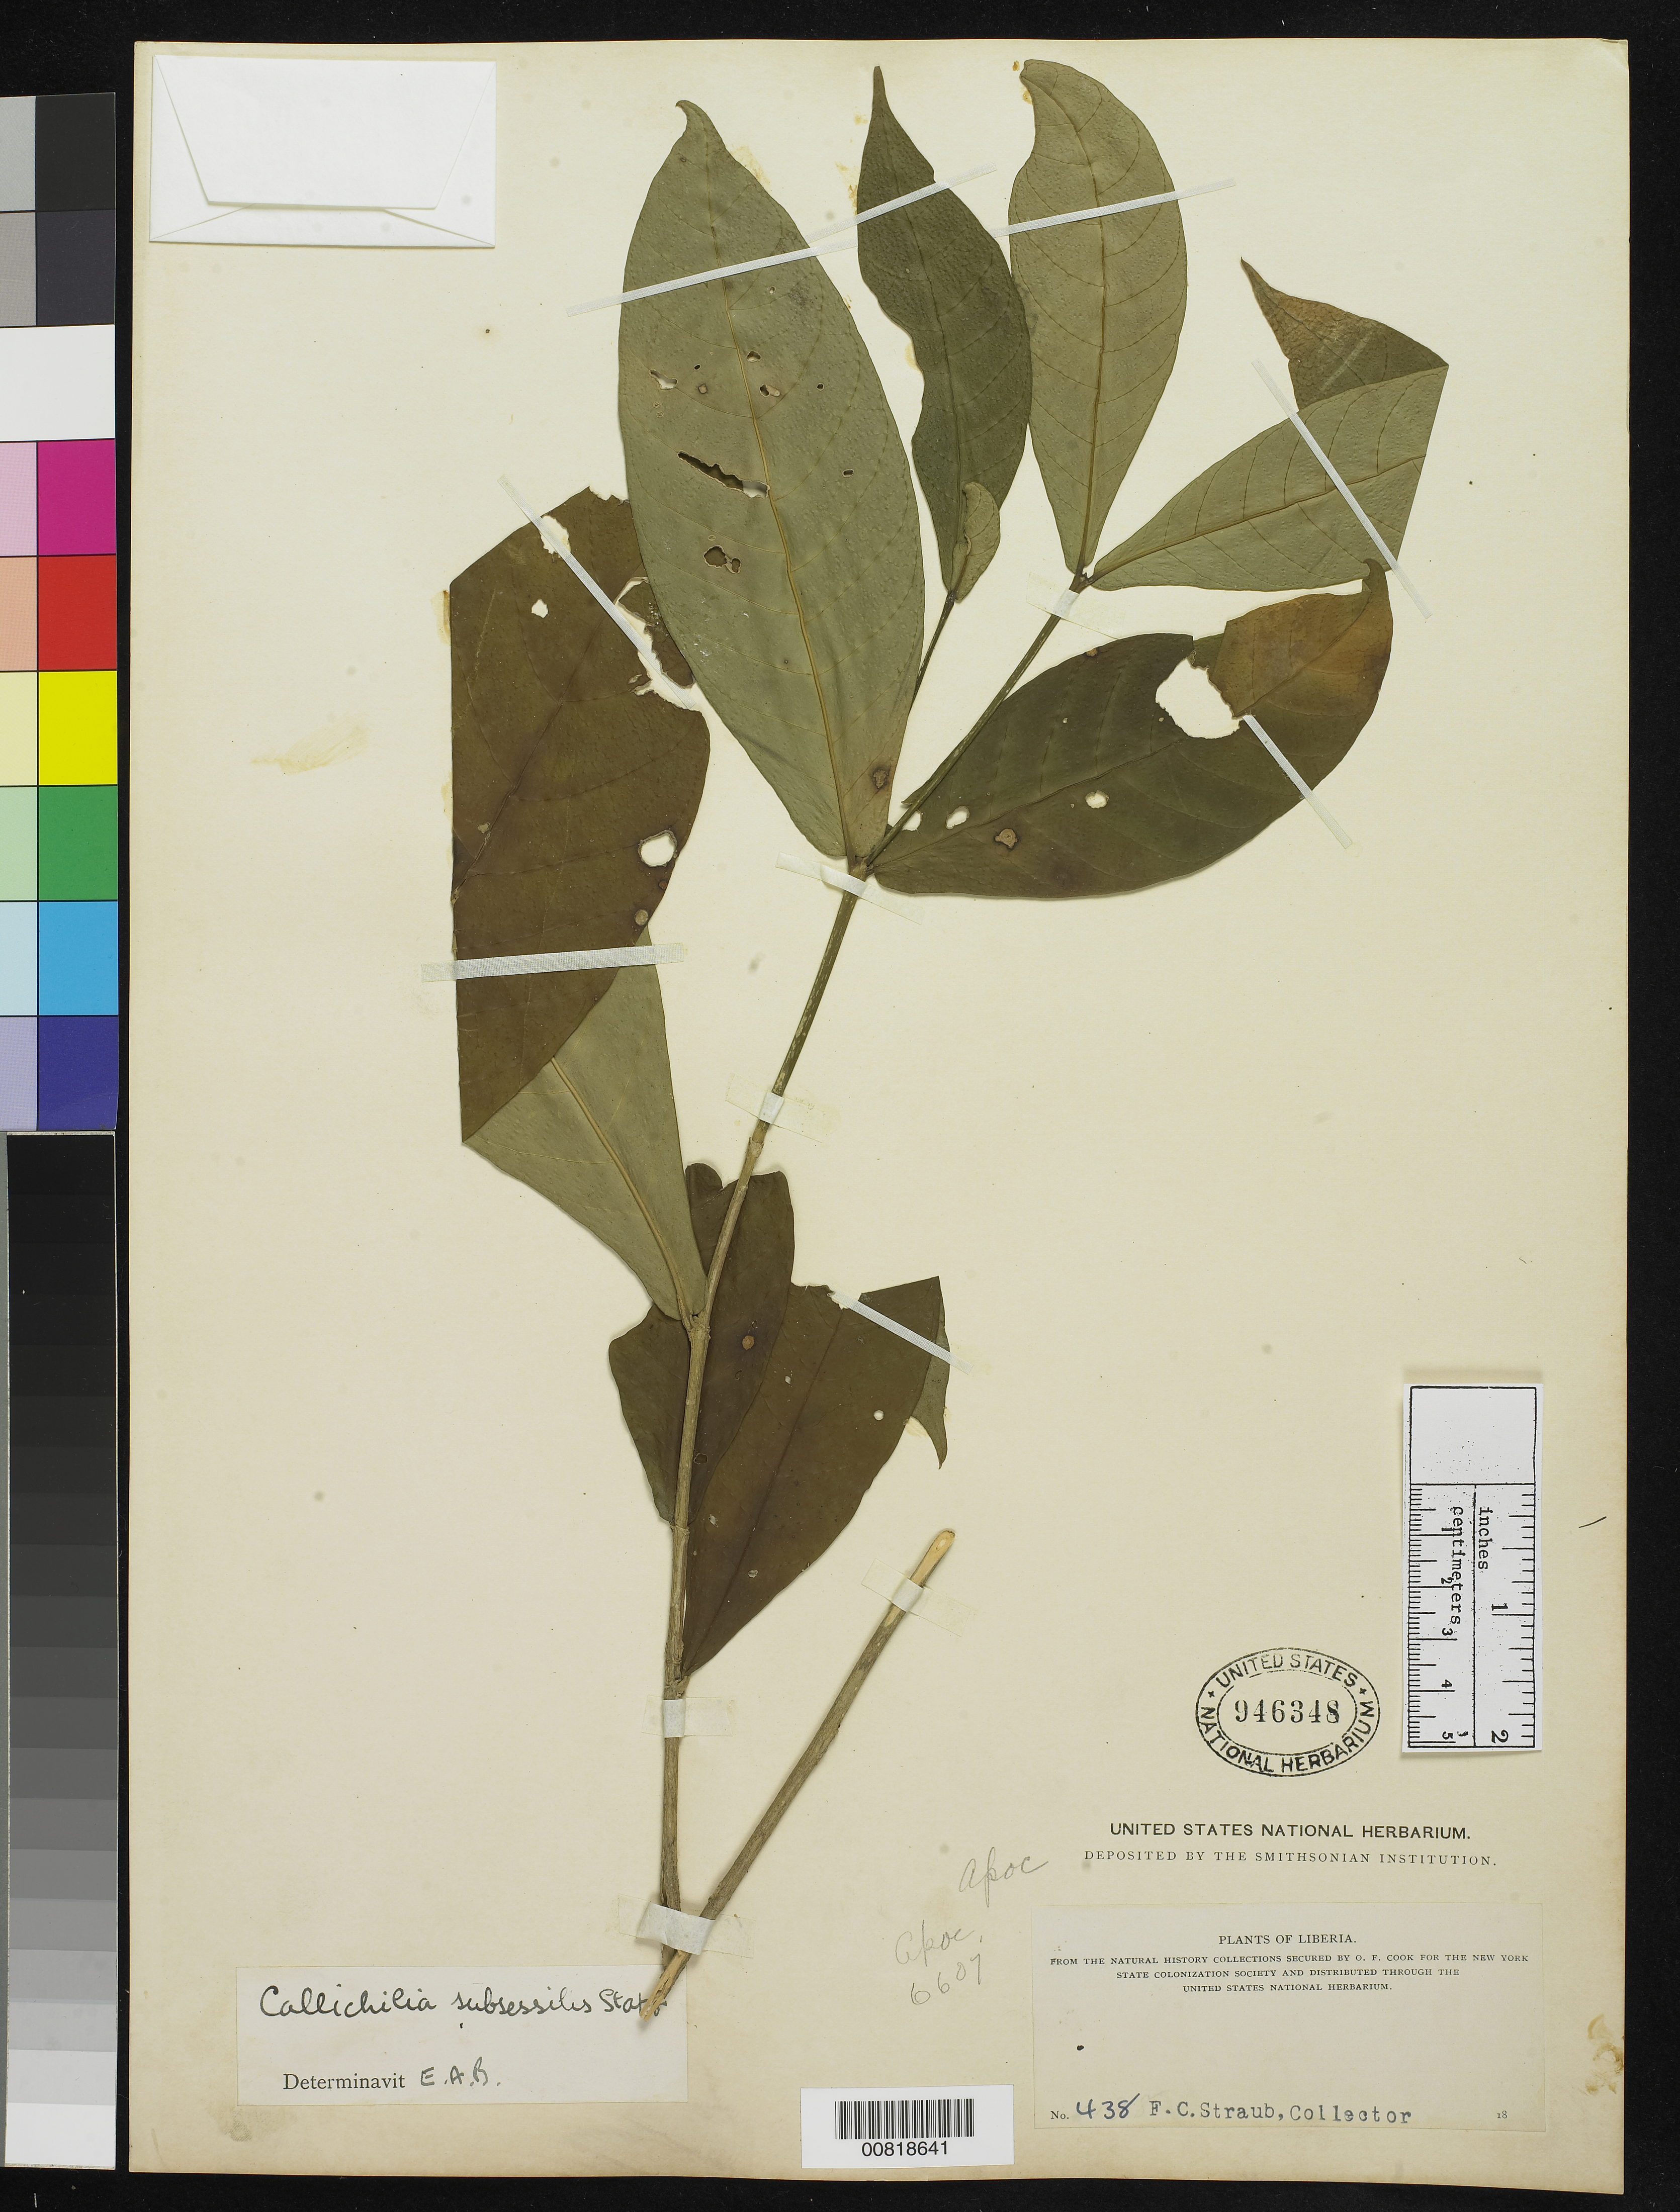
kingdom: Plantae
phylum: Tracheophyta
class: Magnoliopsida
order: Gentianales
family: Apocynaceae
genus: Callichilia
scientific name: Callichilia subsessilis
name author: (Benth.) Stapf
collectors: F. Straub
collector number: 438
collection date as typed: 18--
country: Liberia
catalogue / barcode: US 946348